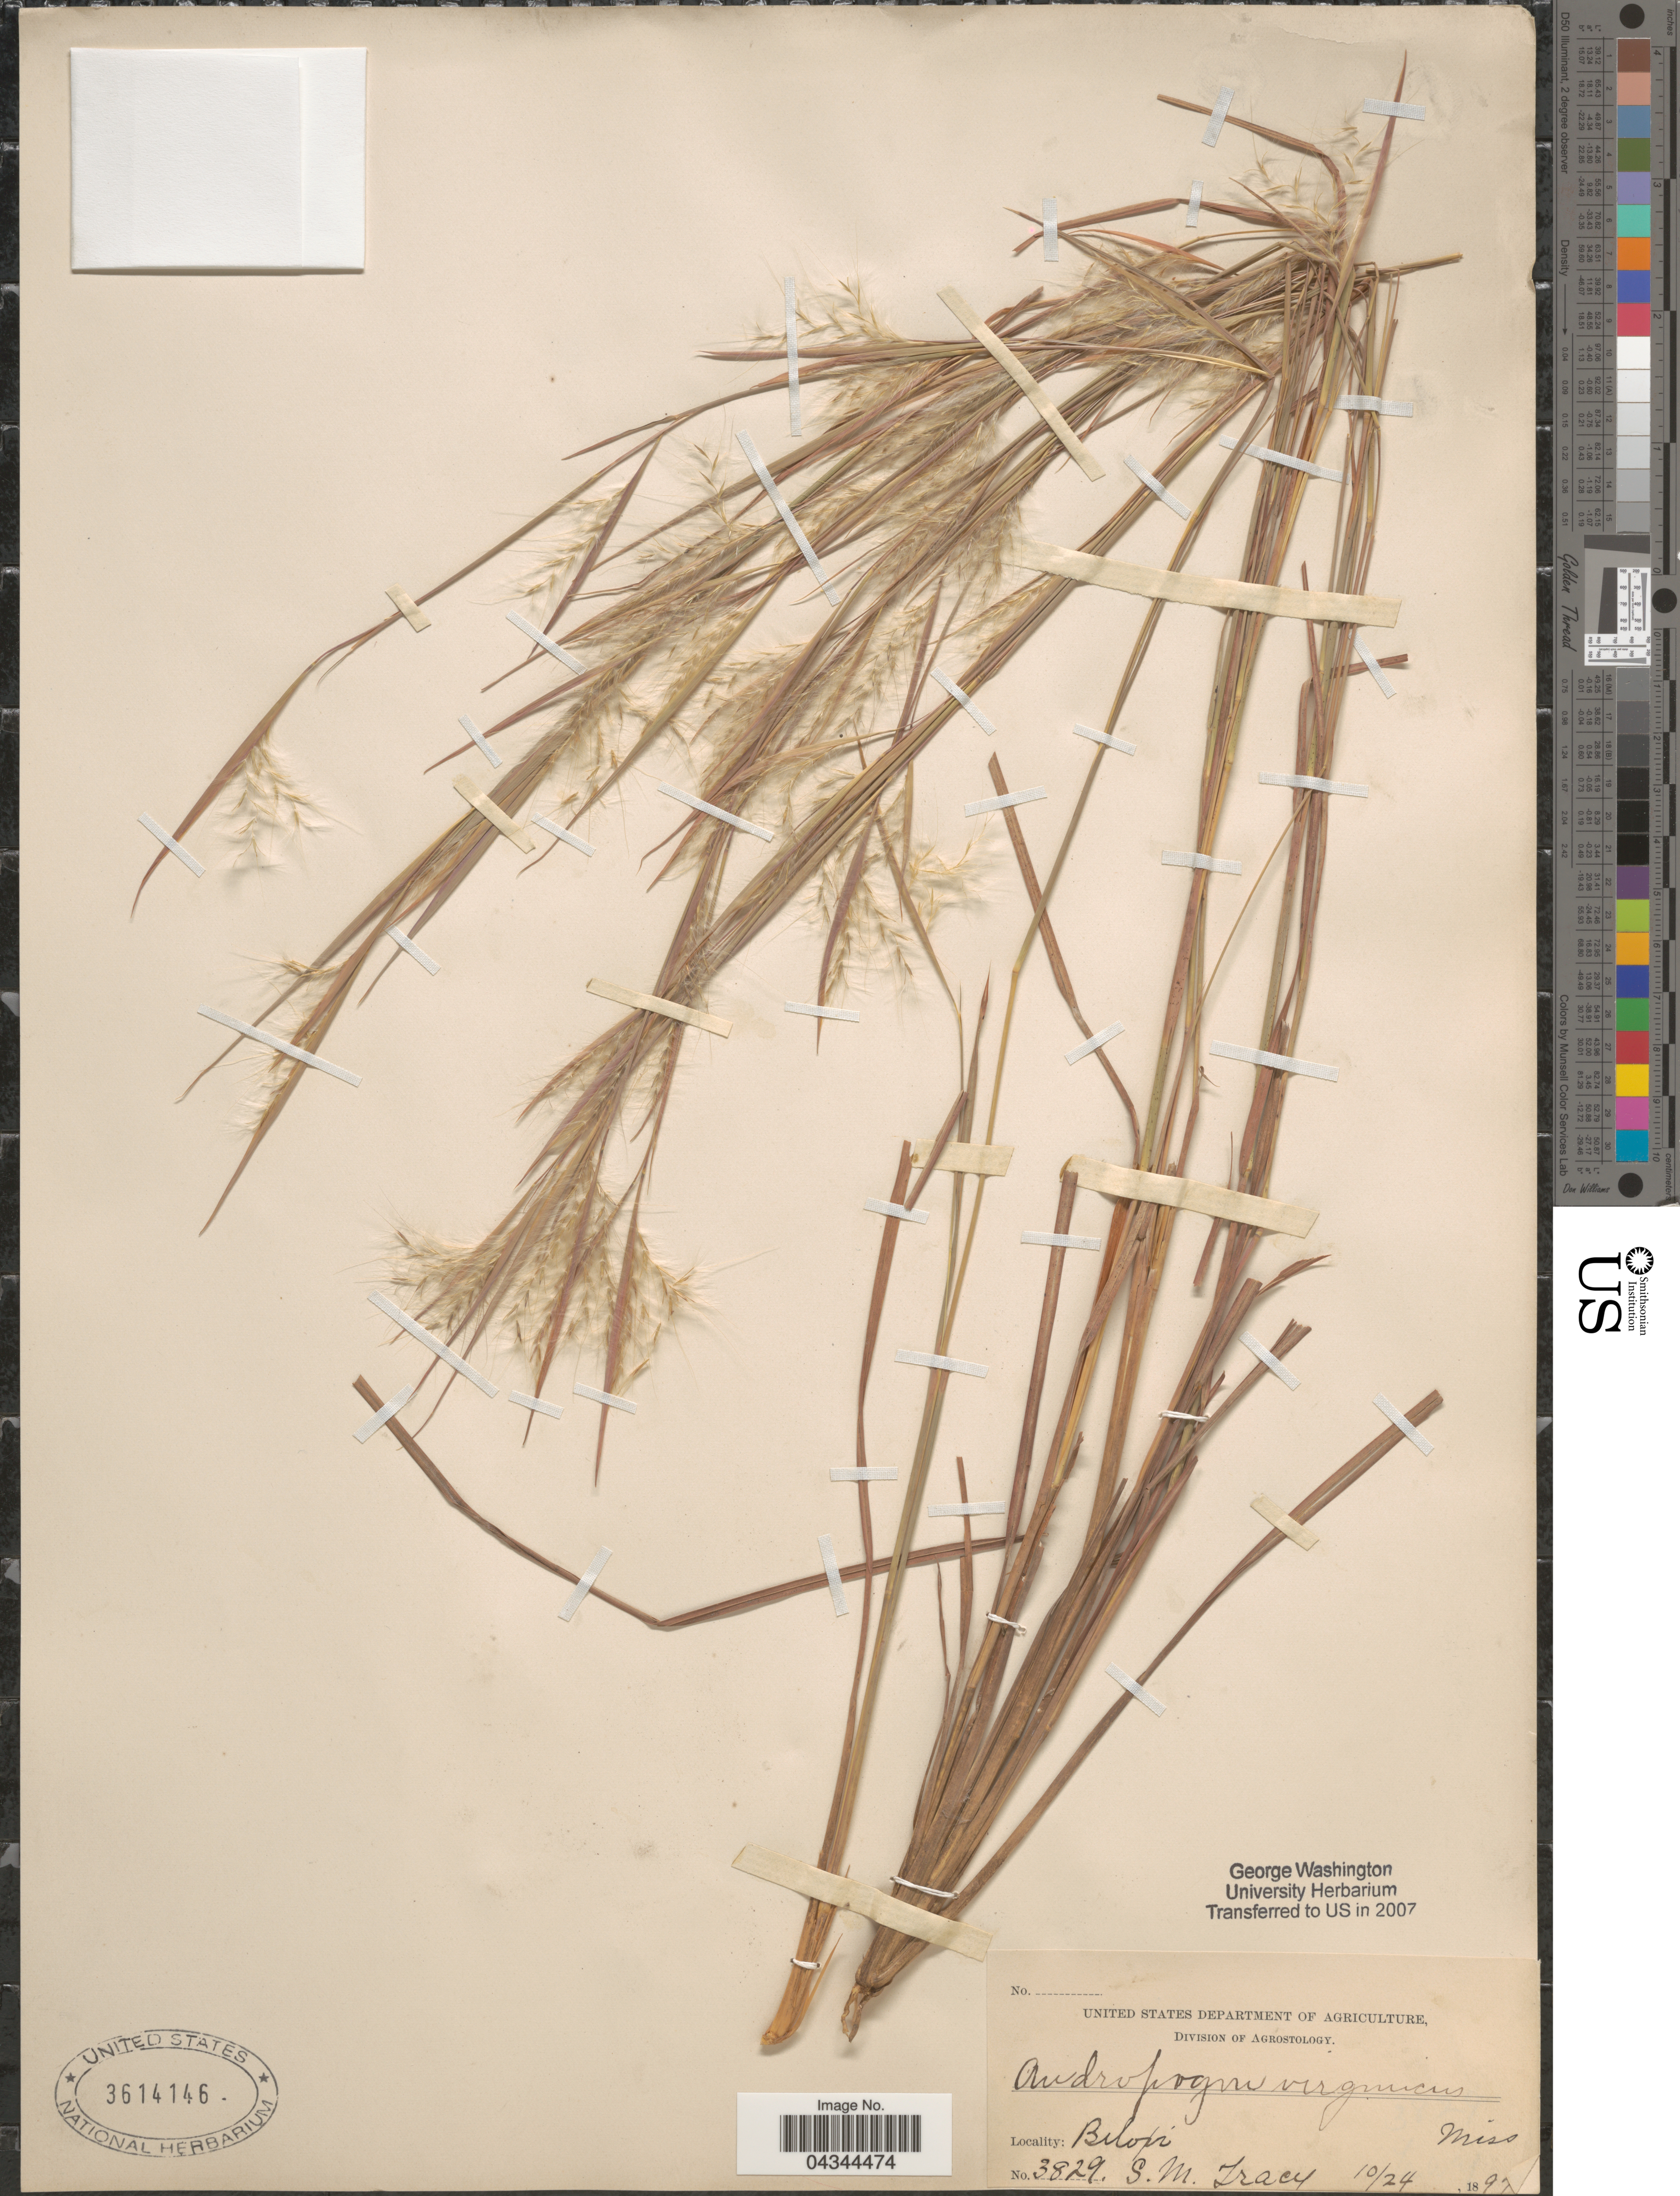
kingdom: Plantae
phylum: Tracheophyta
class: Liliopsida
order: Poales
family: Poaceae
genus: Andropogon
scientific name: Andropogon virginicus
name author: L.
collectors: S. M. Tracy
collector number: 3829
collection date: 1897-10-24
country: United States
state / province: Mississippi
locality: Biloxi.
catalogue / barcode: US 3614146